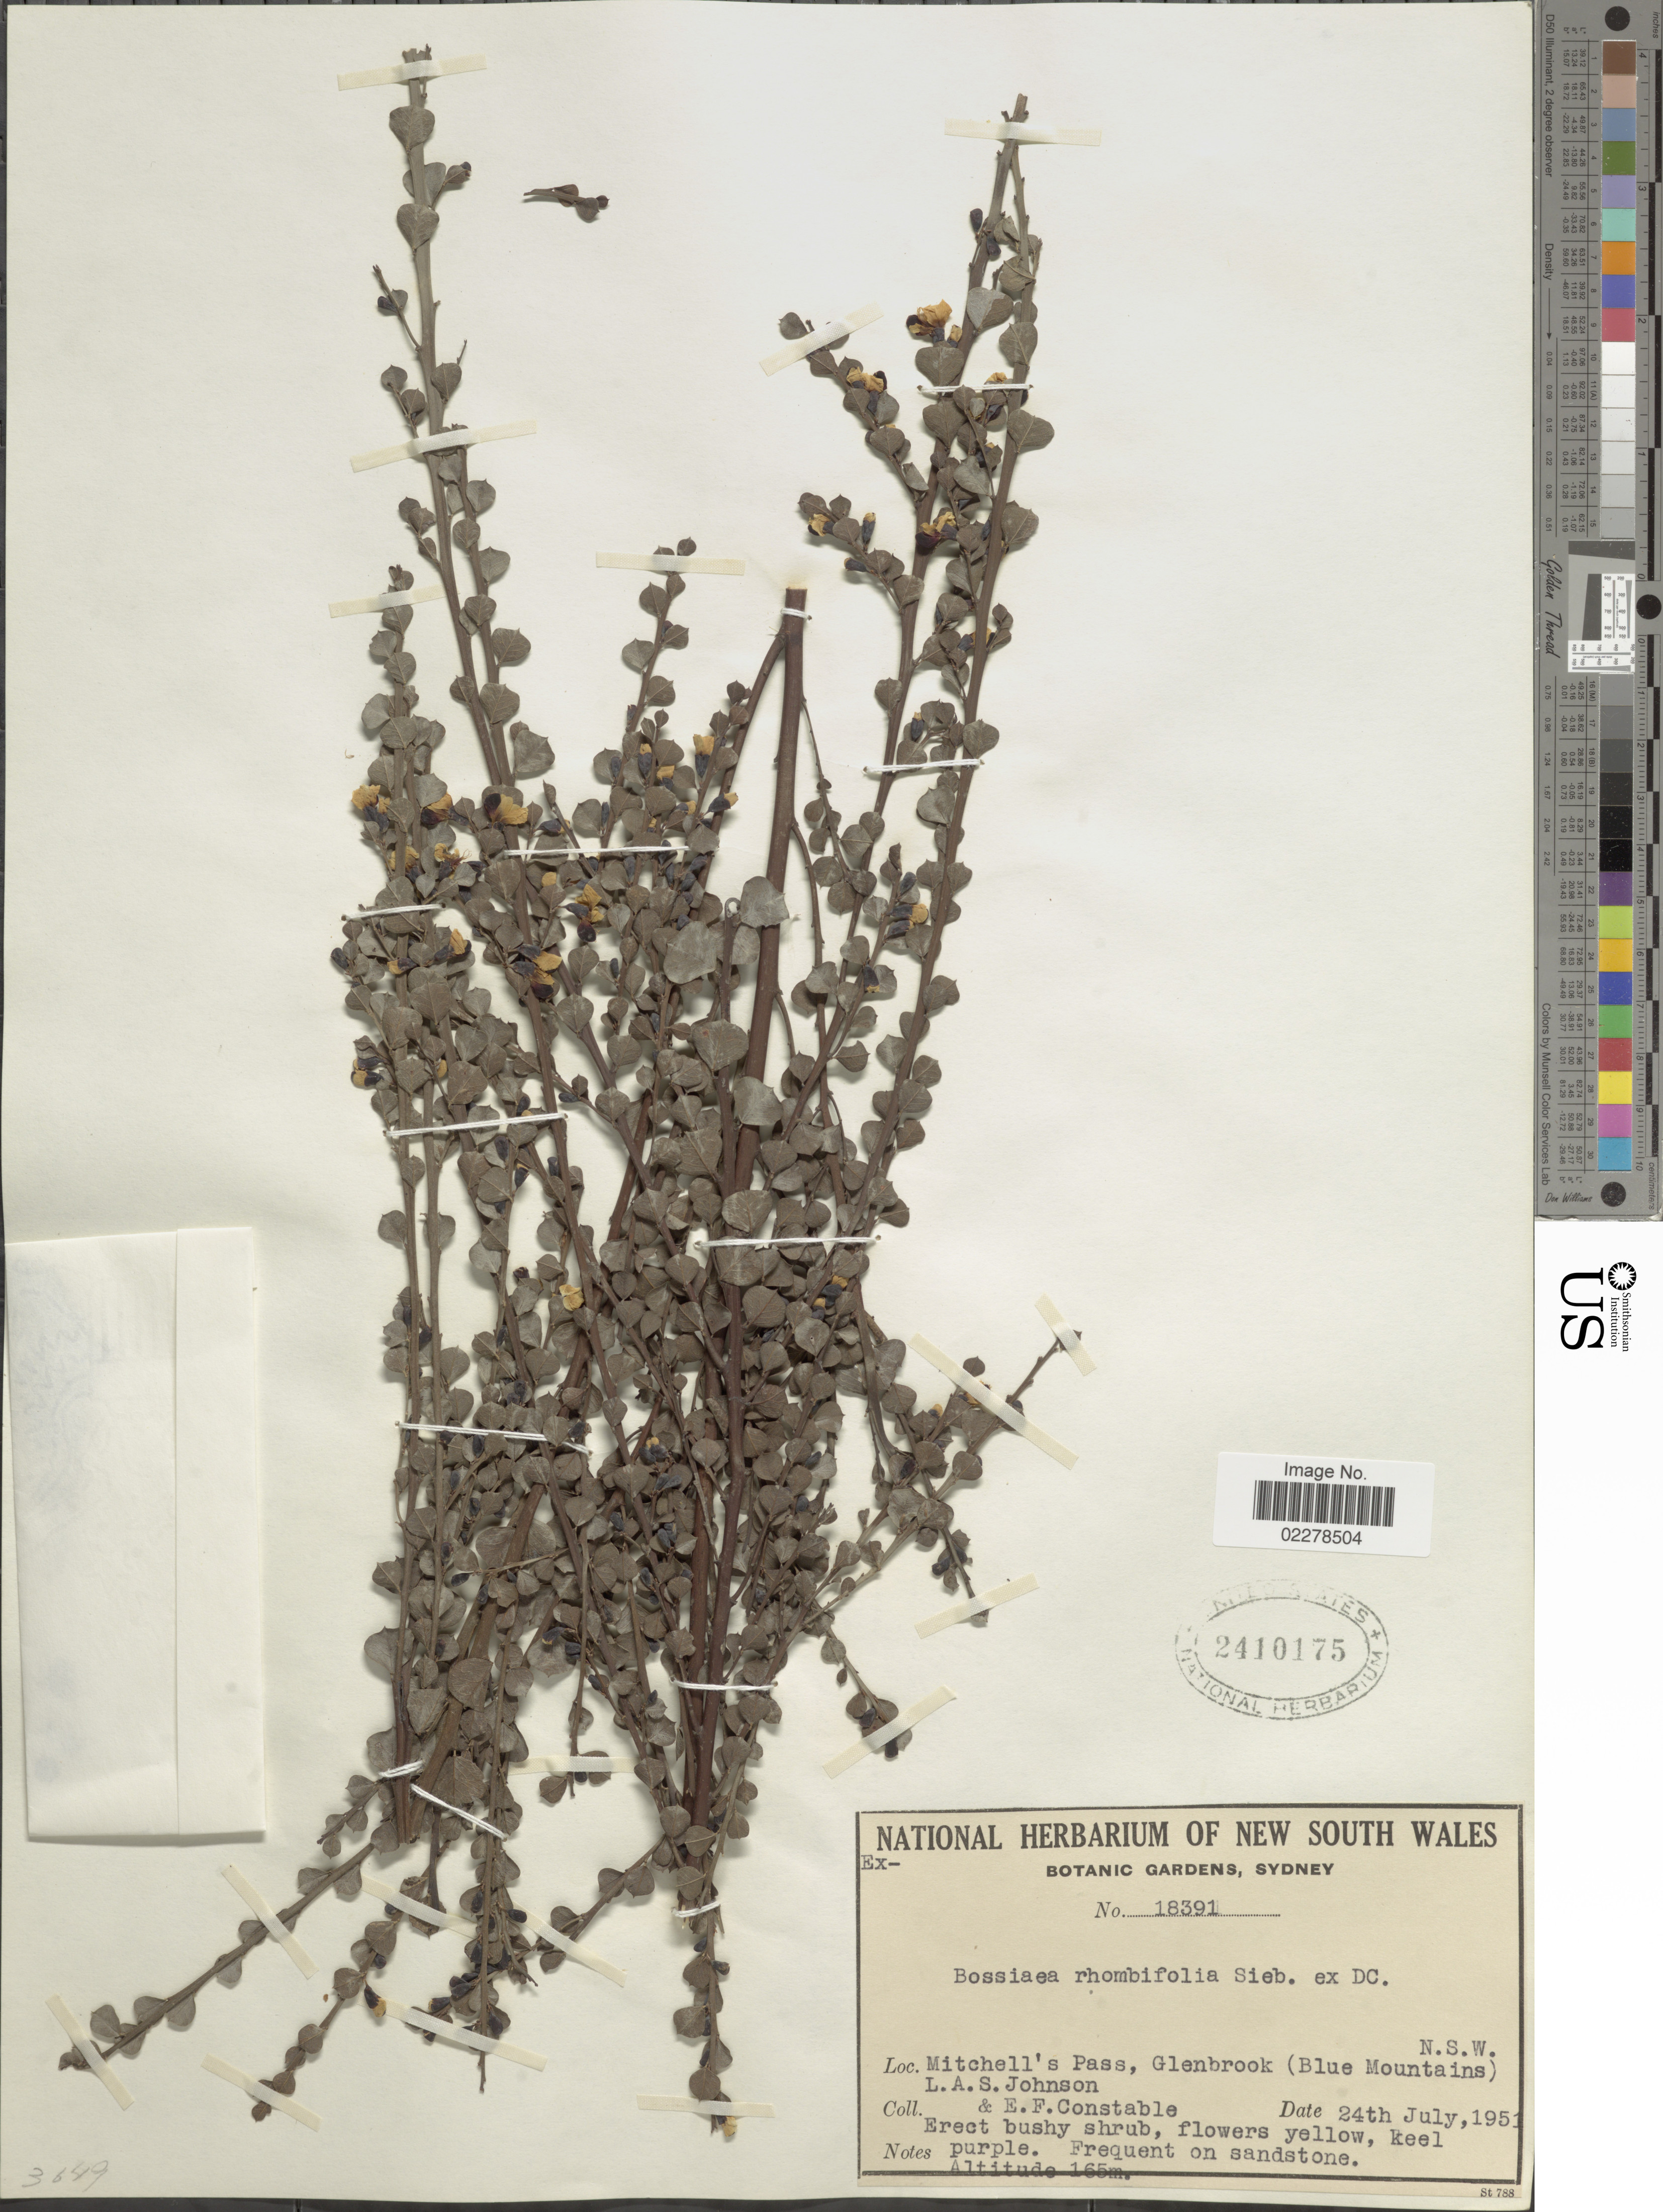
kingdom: Plantae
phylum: Tracheophyta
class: Magnoliopsida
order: Fabales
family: Fabaceae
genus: Bossiaea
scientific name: Bossiaea rhombifolia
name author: Sieber ex DC.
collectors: L. A. S. Johnson & E. F. Constable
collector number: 18391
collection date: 1951-07-24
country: Australia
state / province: New South Wales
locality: Mitchell's pass, Glenbrook (Blue Mountains). N.S.W.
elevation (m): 165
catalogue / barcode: US 2410175